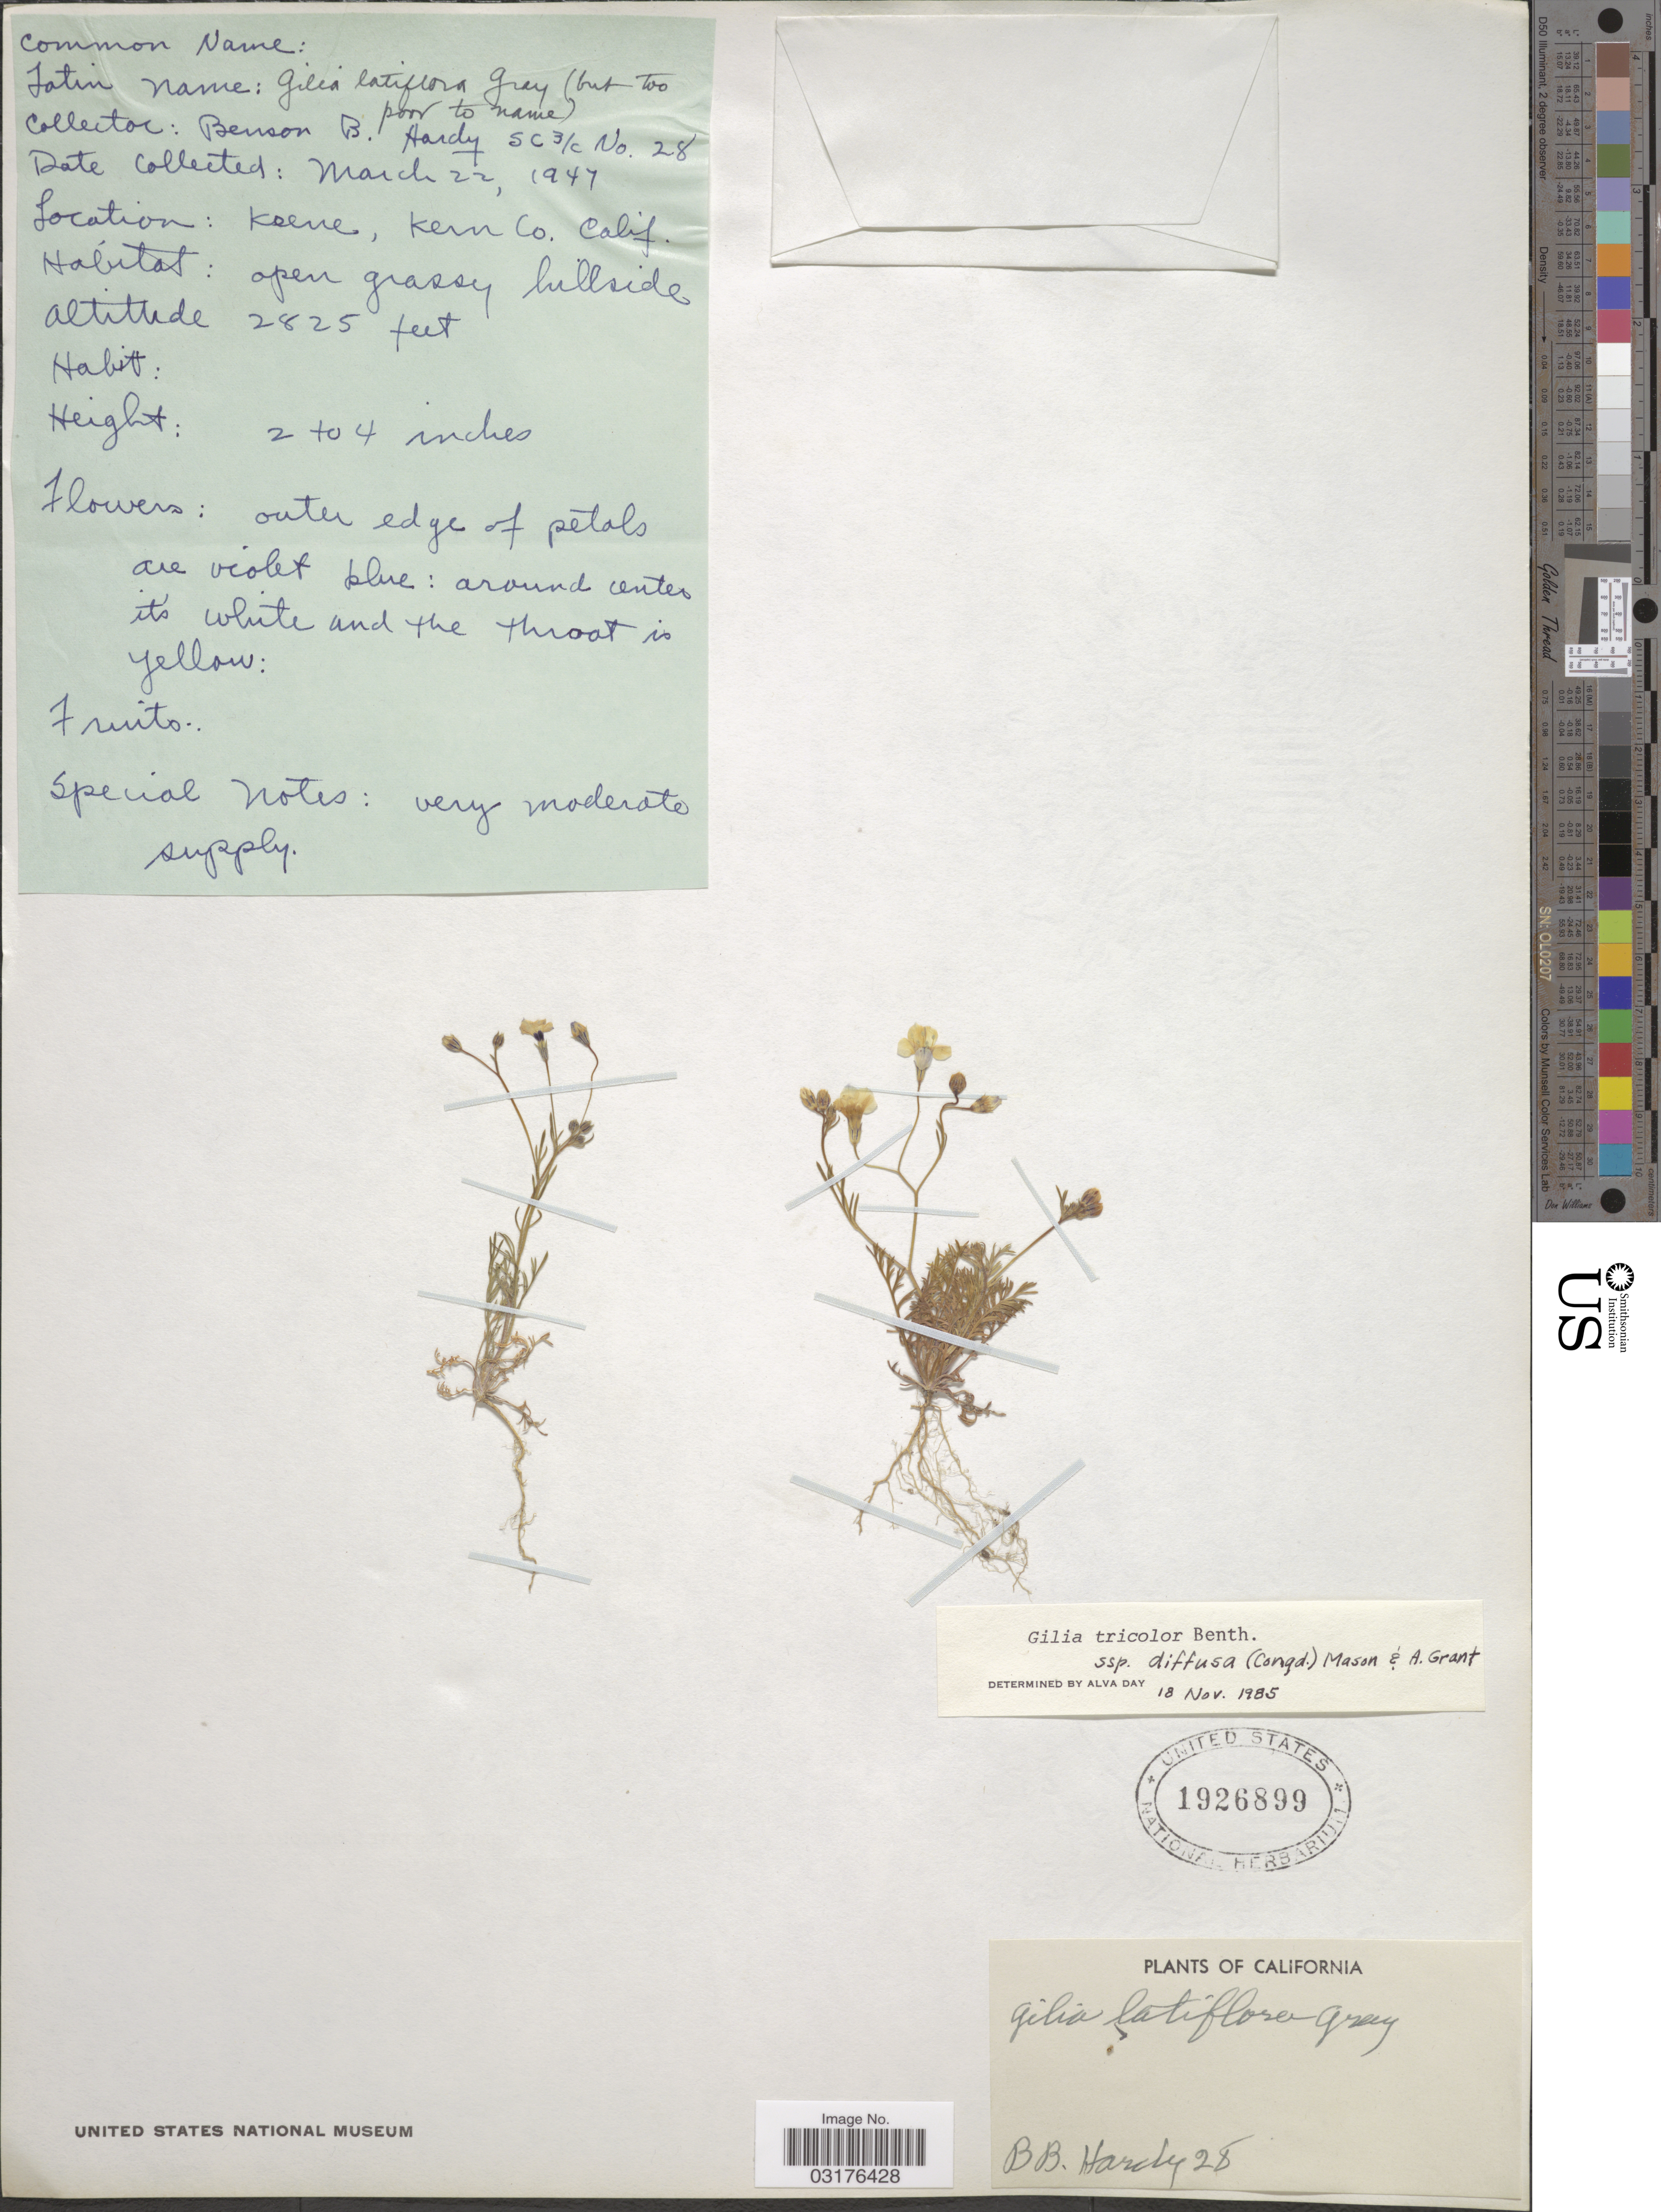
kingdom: Plantae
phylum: Tracheophyta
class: Magnoliopsida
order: Ericales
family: Polemoniaceae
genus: Gilia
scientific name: Gilia tricolor subsp. diffusa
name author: (Congdon) H. Mason & A.D. Grant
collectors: B. Hardy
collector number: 27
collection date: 1947-03-22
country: United States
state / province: California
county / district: Kern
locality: Keene, Kern Co.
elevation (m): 861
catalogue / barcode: US 1926899